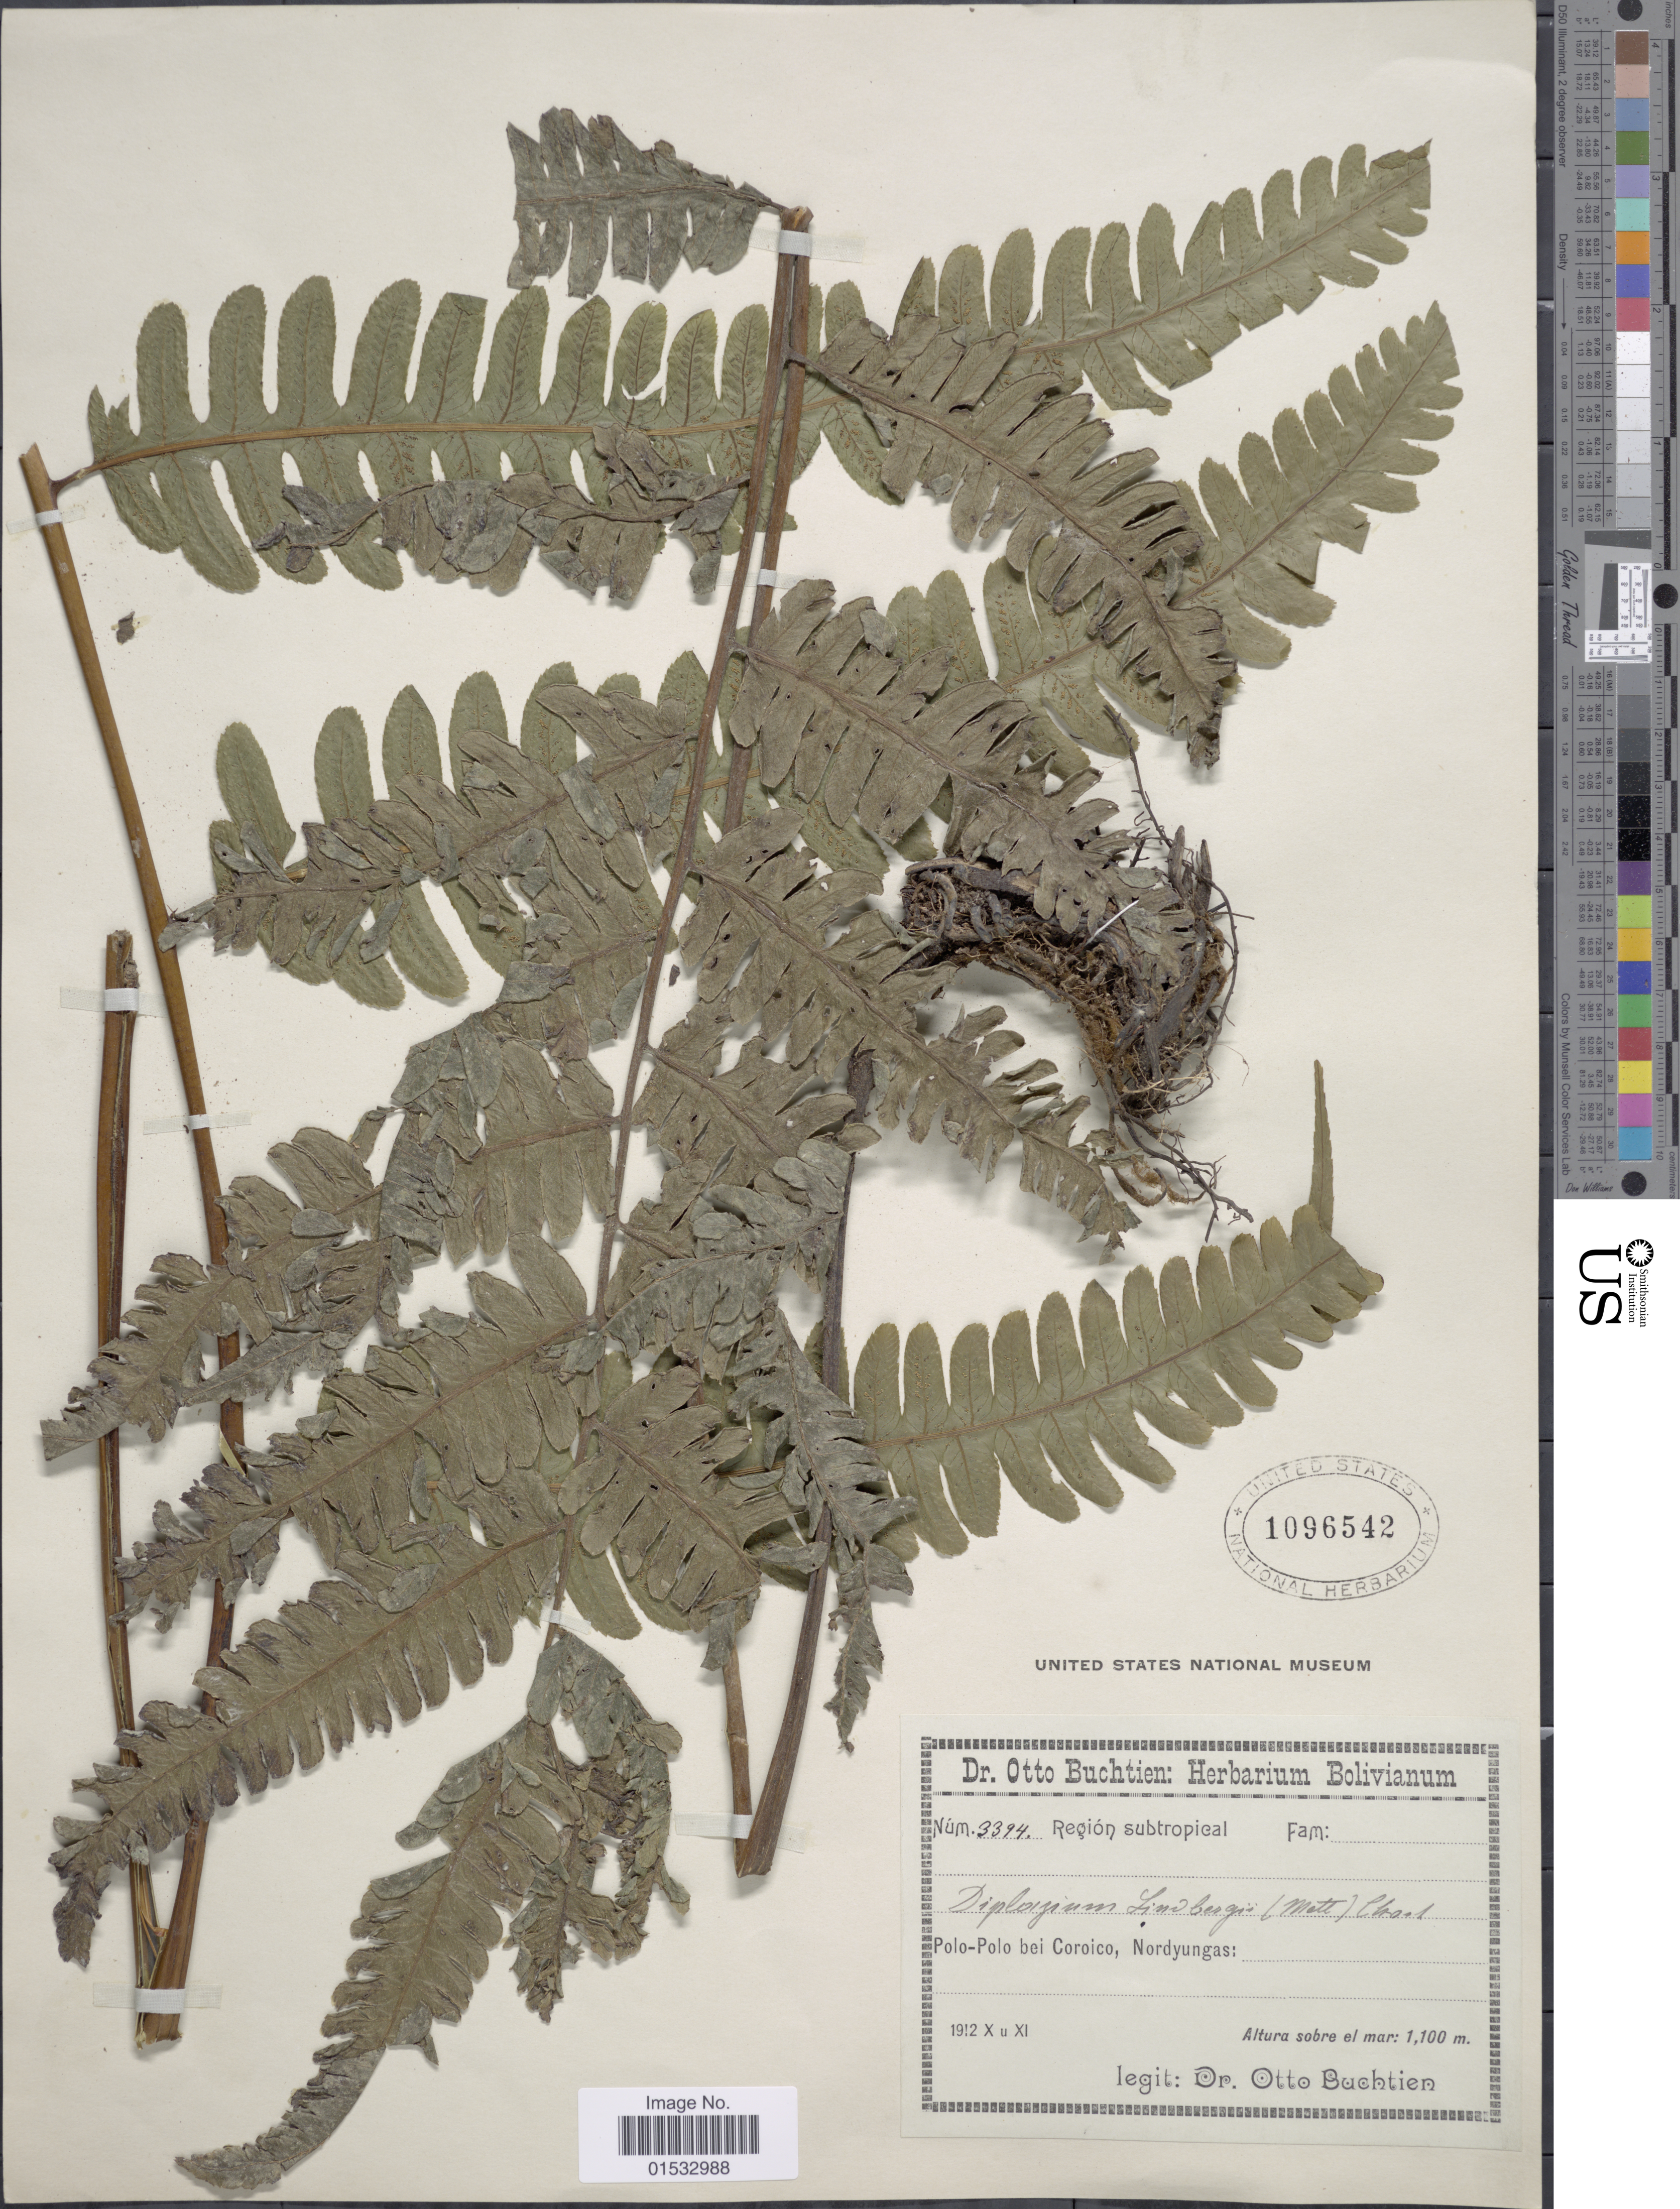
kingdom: Plantae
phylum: Tracheophyta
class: Polypodiopsida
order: Polypodiales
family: Athyriaceae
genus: Diplazium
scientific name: Diplazium lindbergii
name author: (Mett.) Christ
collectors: O. Buchtien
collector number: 3394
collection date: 1912-10/1912-11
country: Bolivia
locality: Subtropical, Polo- polo bei Coroico, Nordyungas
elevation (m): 1100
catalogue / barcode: US 1096542